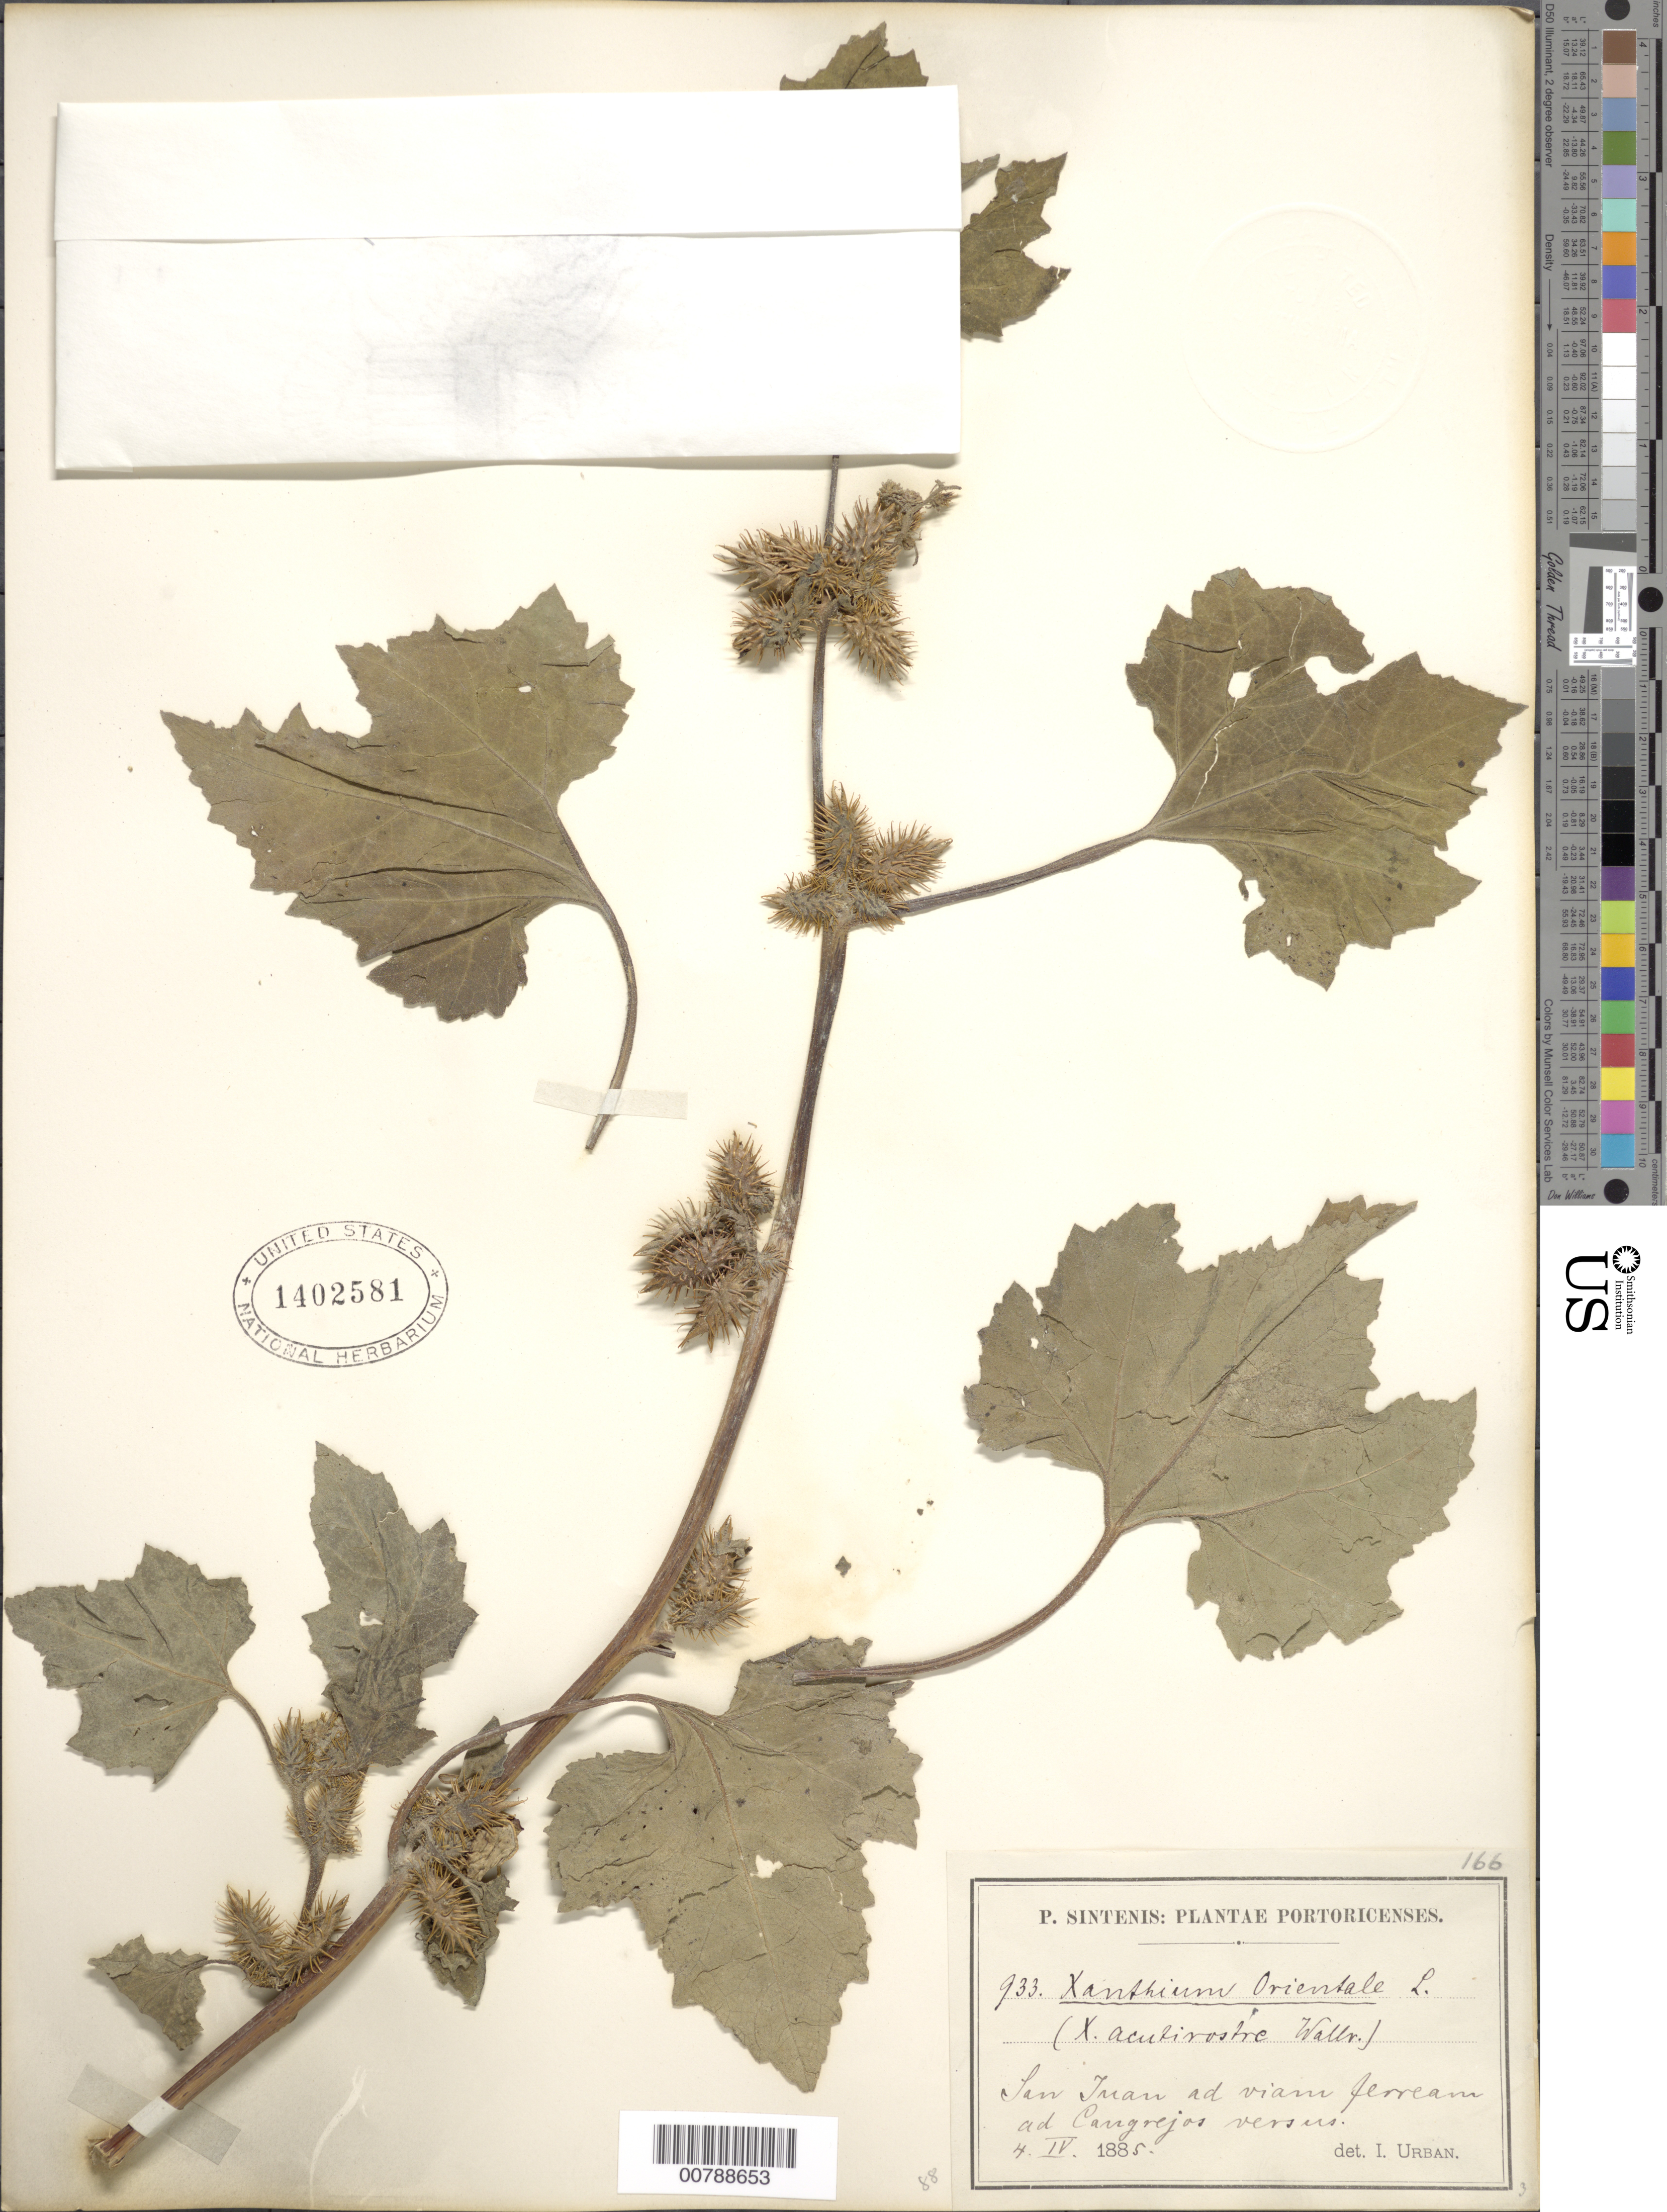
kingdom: Plantae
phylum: Tracheophyta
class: Magnoliopsida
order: Asterales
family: Asteraceae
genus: Xanthium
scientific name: Xanthium strumarium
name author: L.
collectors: P. Sintenis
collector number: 933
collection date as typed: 04 Apr 1885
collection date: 1885-04-04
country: Puerto Rico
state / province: San Juan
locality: San Juan ad viam ferream ad Cangrejos versus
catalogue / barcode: US 1402581